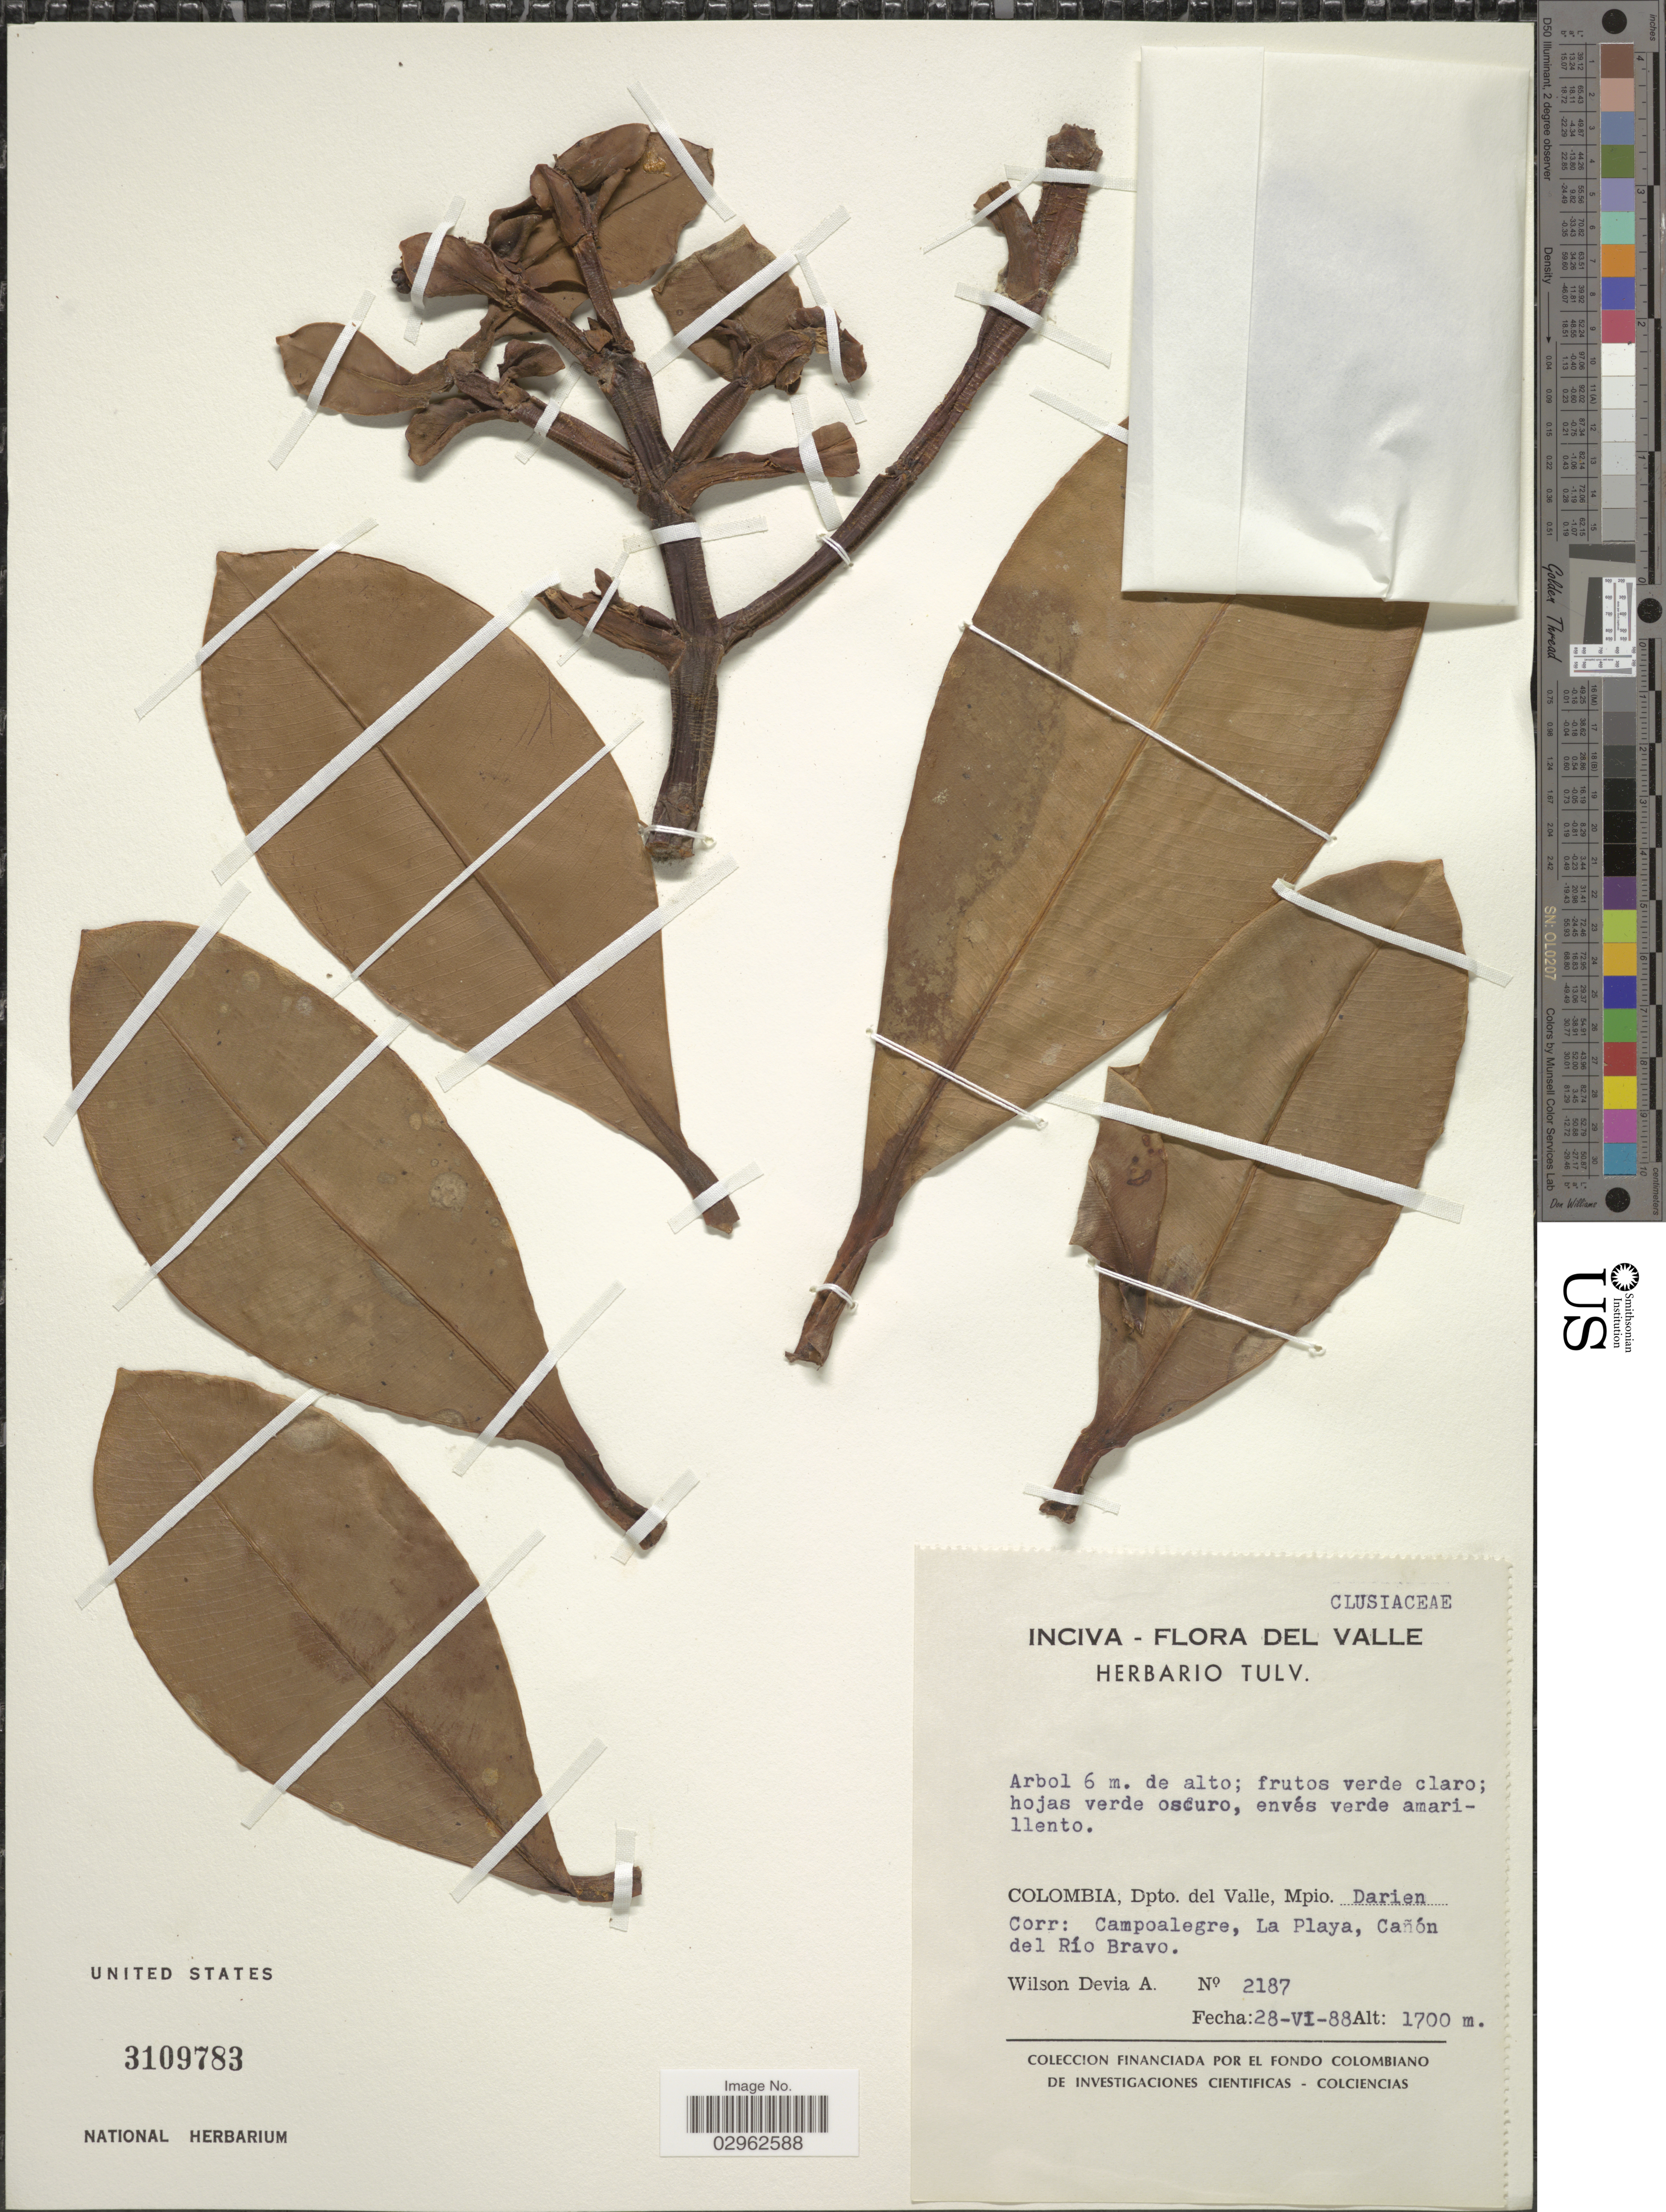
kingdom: Plantae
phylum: Tracheophyta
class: Magnoliopsida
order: Malpighiales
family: Clusiaceae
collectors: W. Devia A.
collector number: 2187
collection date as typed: Transcribed d/m/y: 28/6/88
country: Colombia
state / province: Valle del Cauca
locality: Dpto. del Valle, Mpio. Darien, Corr: Campoalegre, La Playa, Cañon del Río Bravo.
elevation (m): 1700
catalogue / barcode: US 3109783